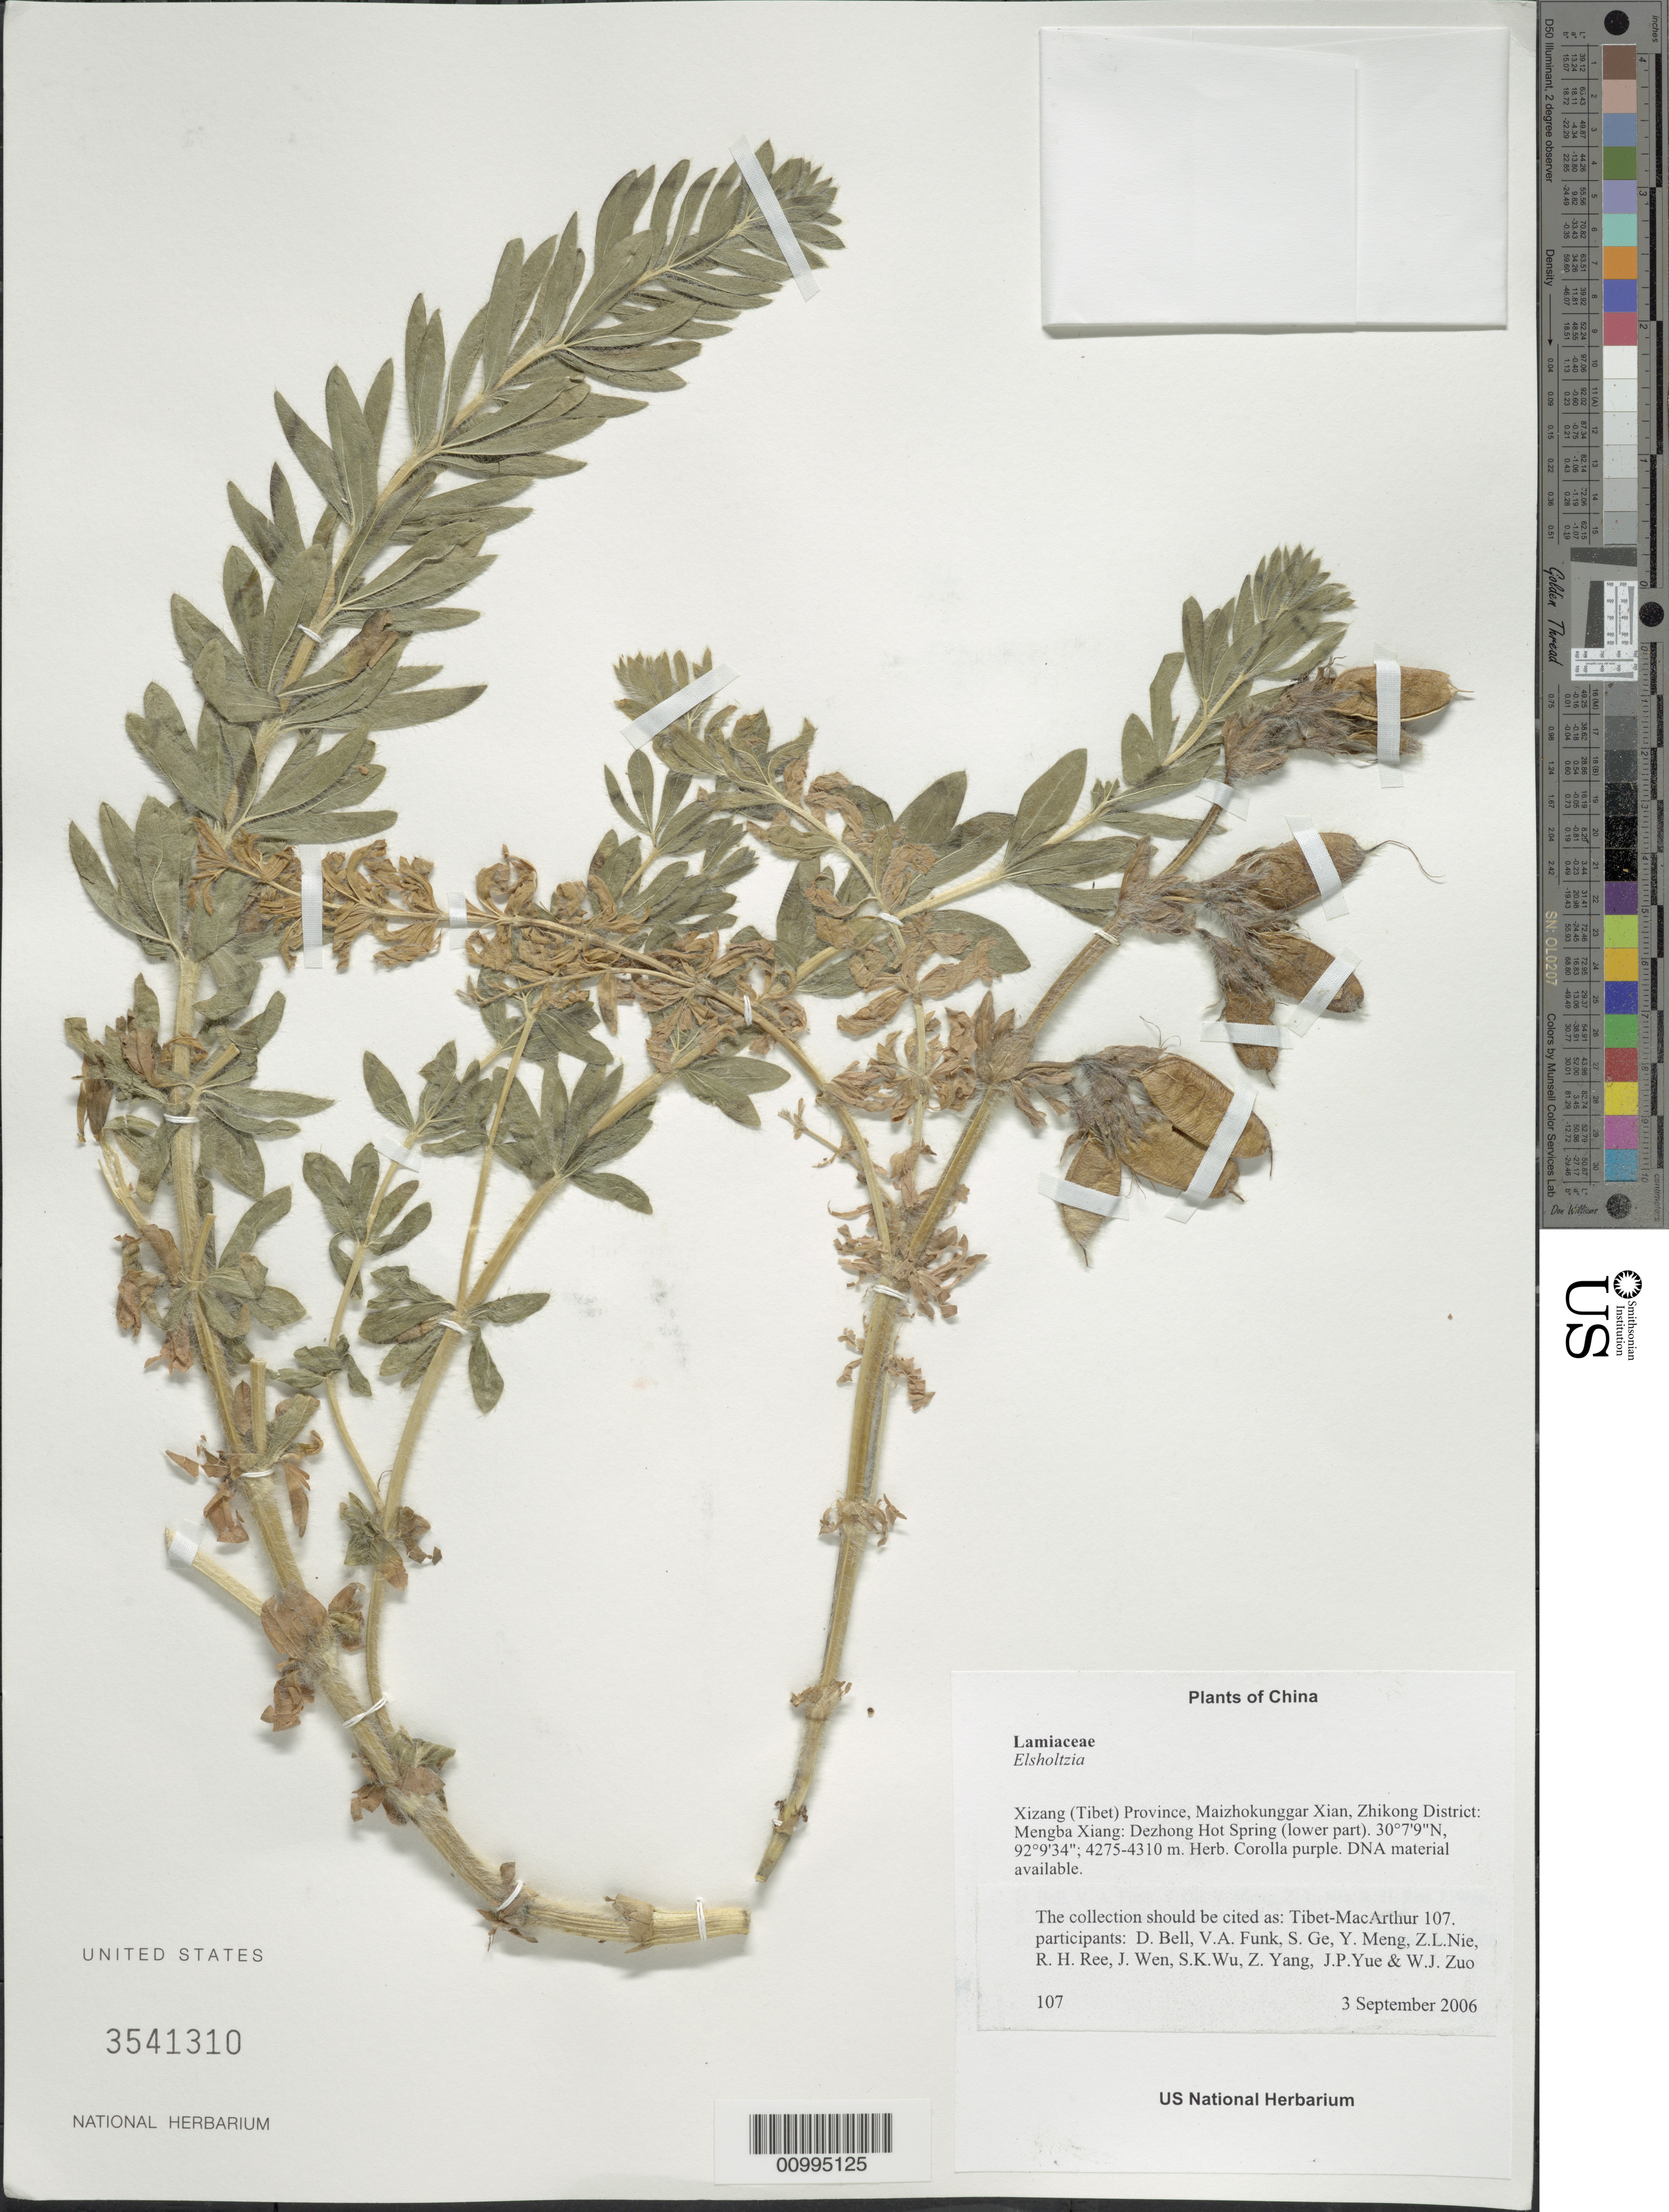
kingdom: Plantae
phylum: Tracheophyta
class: Magnoliopsida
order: Lamiales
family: Lamiaceae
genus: Elsholtzia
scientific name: Elsholtzia sp.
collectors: Tibet-MacArthur, D. A. Bell, V. Funk, S. Ge, Y. Meng, Z. Nie, R. Ree, J. Wen, S. K. Wu, Z. Yang, J. Yue & W. Zuo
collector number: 107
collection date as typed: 03 Sep 2006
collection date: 2006-09-03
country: China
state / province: Xizang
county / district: Maizhokunggar Xian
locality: Zhikong District: Mengba Xiang:Dezhong Hot Spring (lower part).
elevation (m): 4275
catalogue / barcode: US 3541310